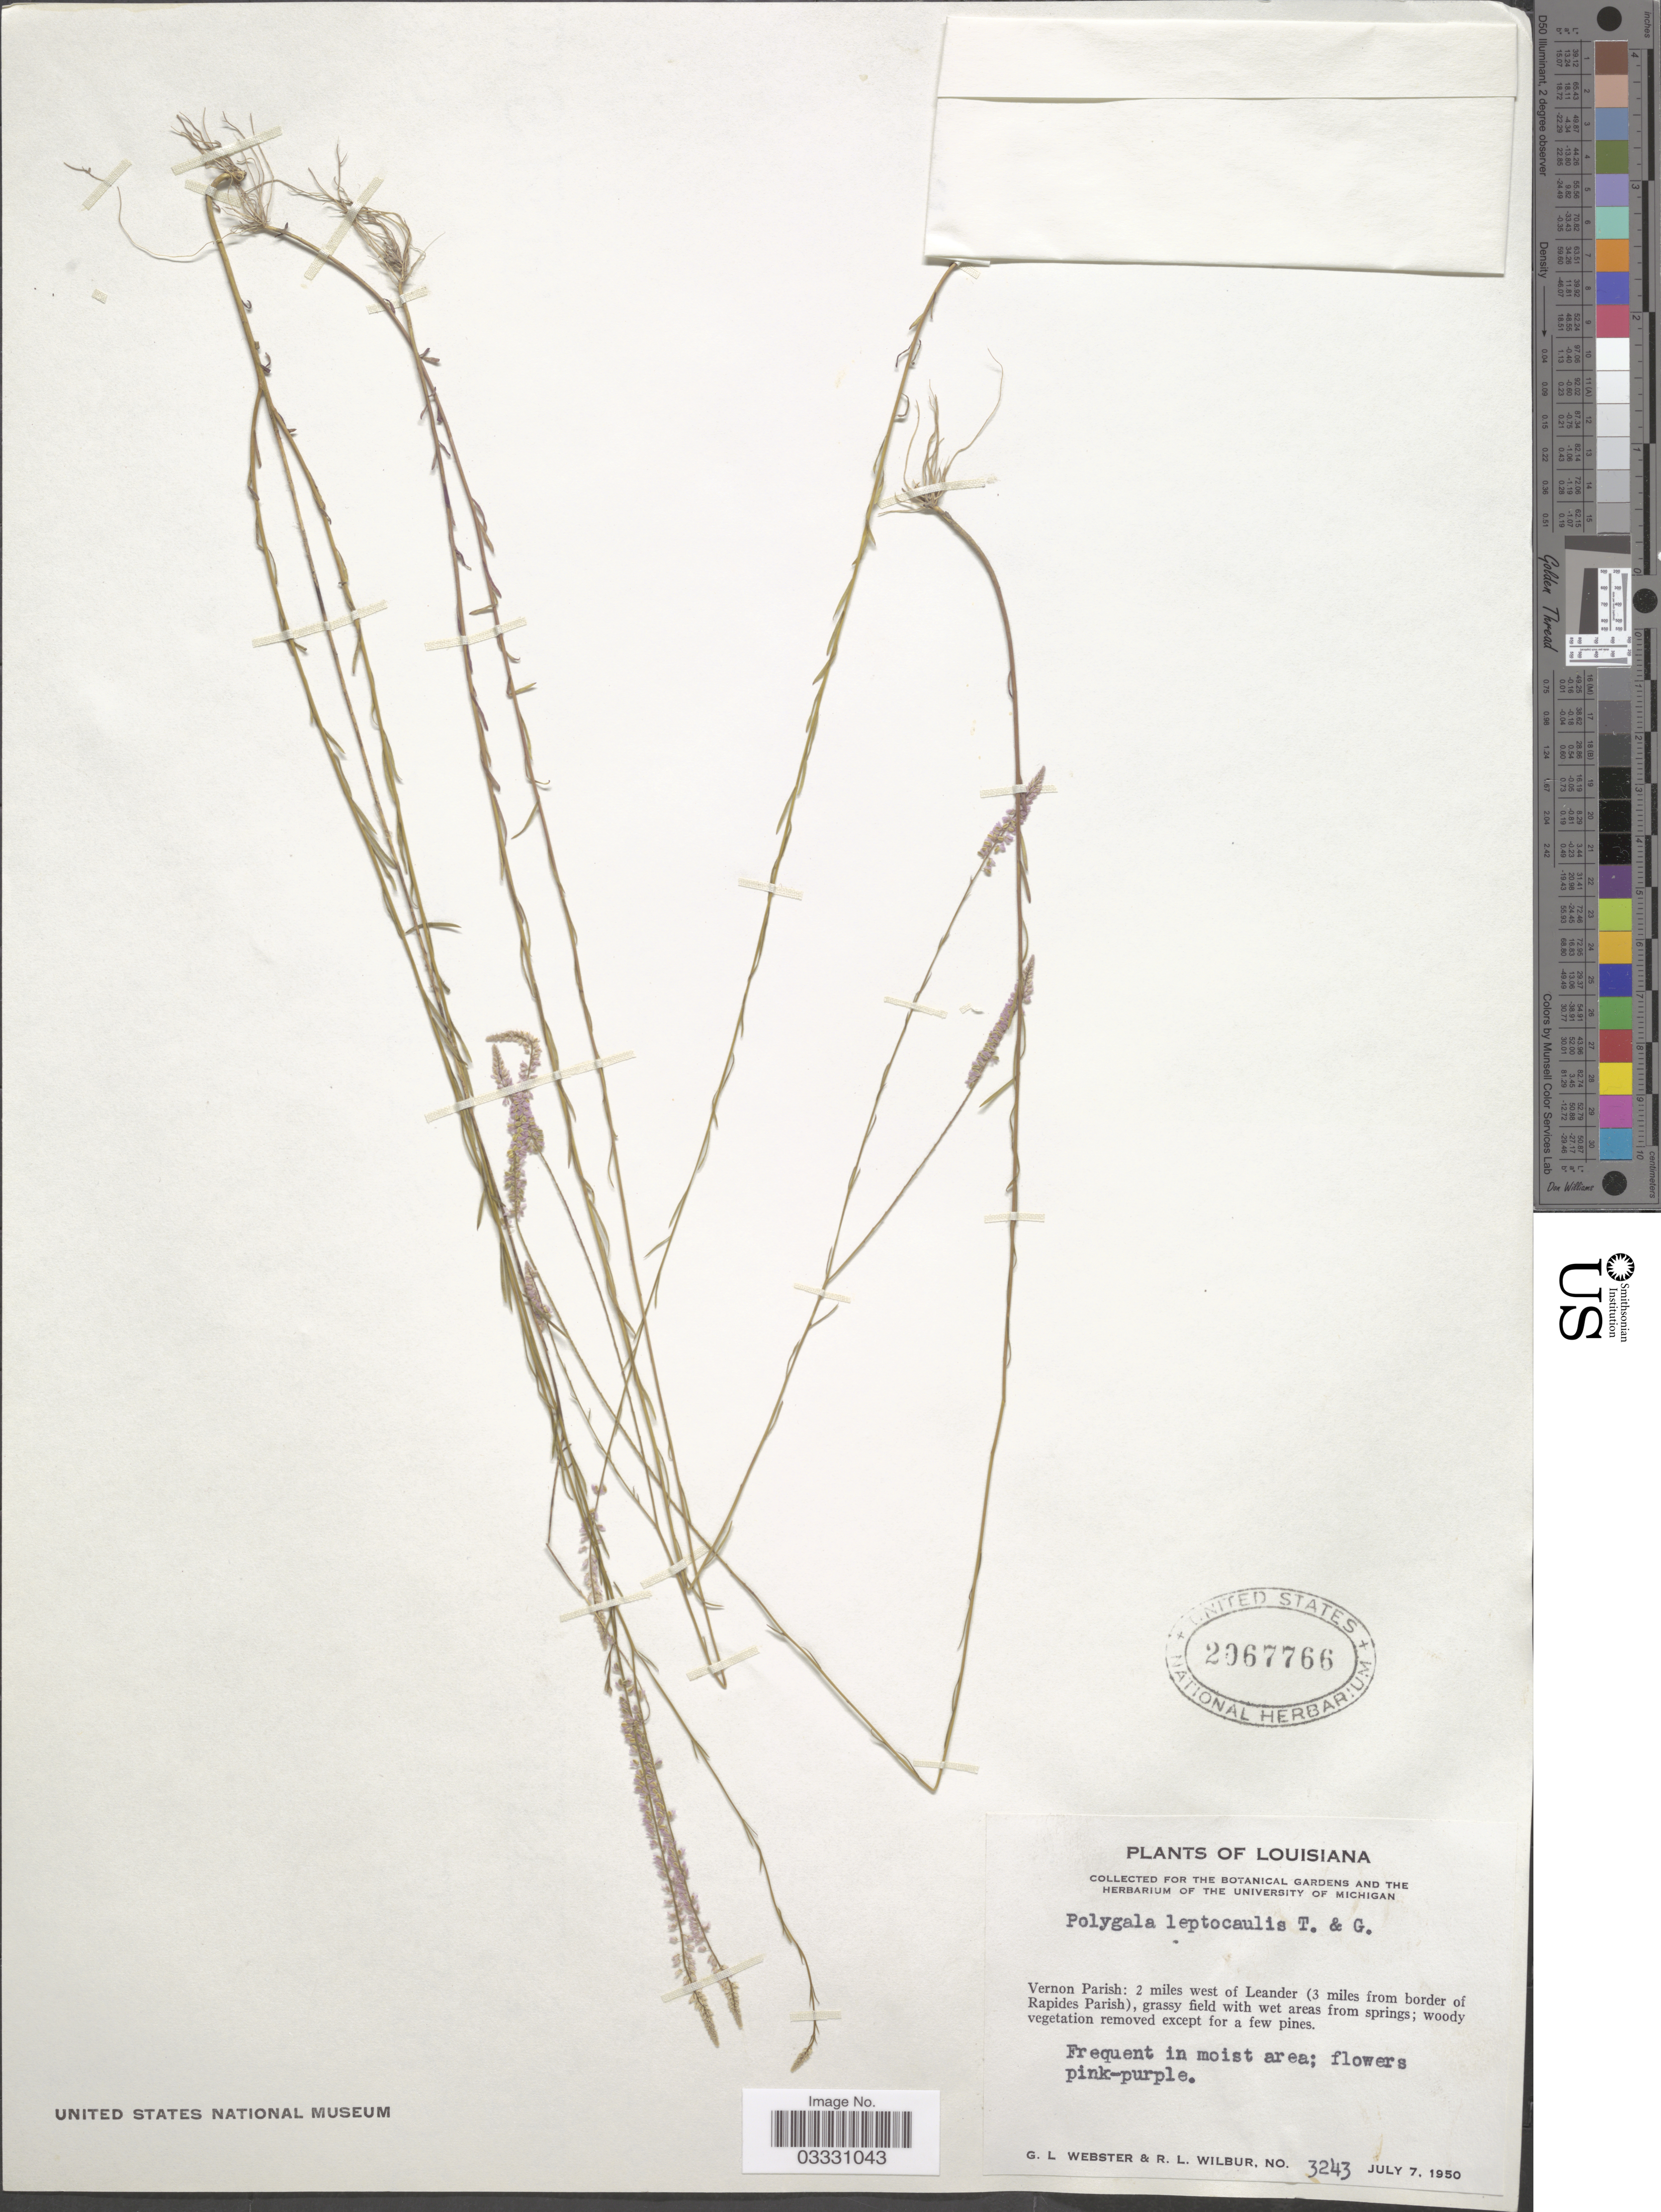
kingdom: Plantae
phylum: Tracheophyta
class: Magnoliopsida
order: Fabales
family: Polygalaceae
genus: Polygala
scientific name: Polygala leptocaulis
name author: Torr. & A. Gray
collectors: G. L. Webster & R. L. Wilbur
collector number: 3243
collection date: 1950-07-07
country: United States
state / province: Louisiana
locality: Vernon Parish: 2 miles west of Leander (3 miles from border of Rapides Parish).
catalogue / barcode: US 2067766